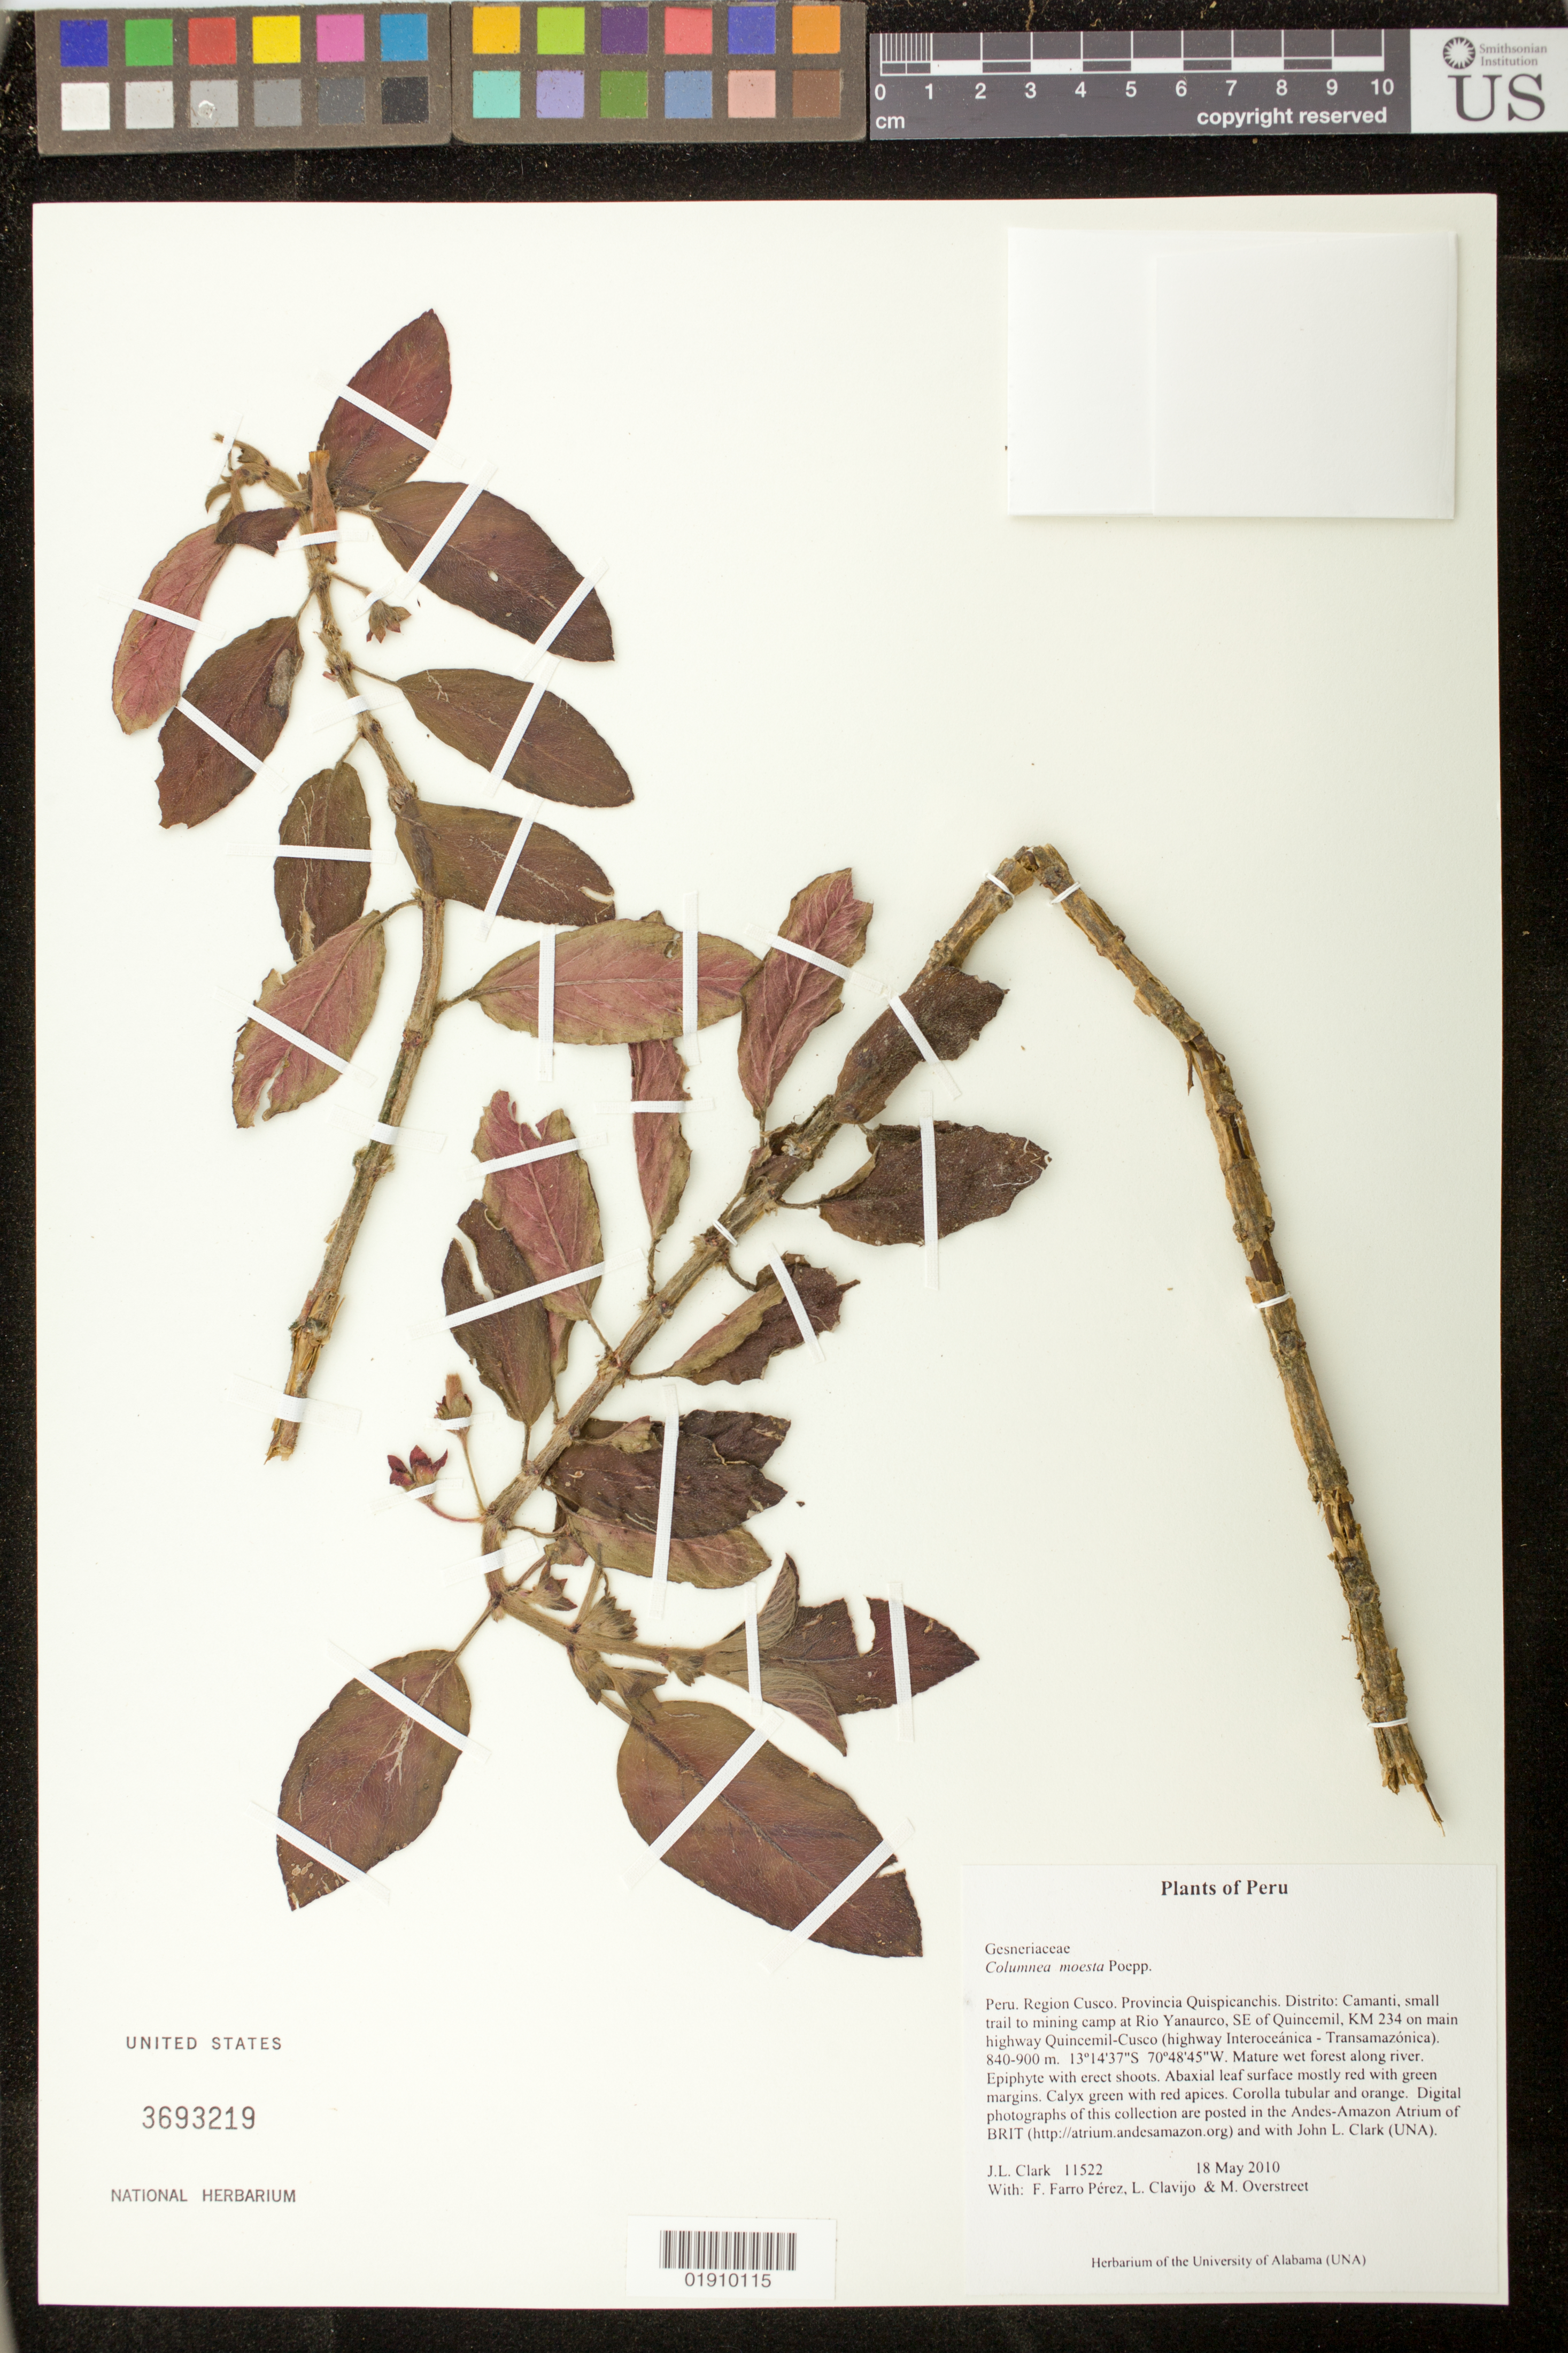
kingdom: Plantae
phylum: Tracheophyta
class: Magnoliopsida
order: Lamiales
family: Gesneriaceae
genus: Columnea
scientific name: Columnea moesta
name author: Poepp.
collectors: J. L. Clark, F. Farro Pérez, L. Clavijo & M. Overstreet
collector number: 11522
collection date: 2010-05-18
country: Peru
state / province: Cusco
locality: Provincia Quispicanchis. Distrito: Camanti, small trail to mining camp at Rio Yanaurco, SE of Quincemil, KM 234 on main highway Quincemil-Cusco (highway Interoceánica - Transamazónica).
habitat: Mature wet forest along river.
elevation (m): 840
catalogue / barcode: US 3693219